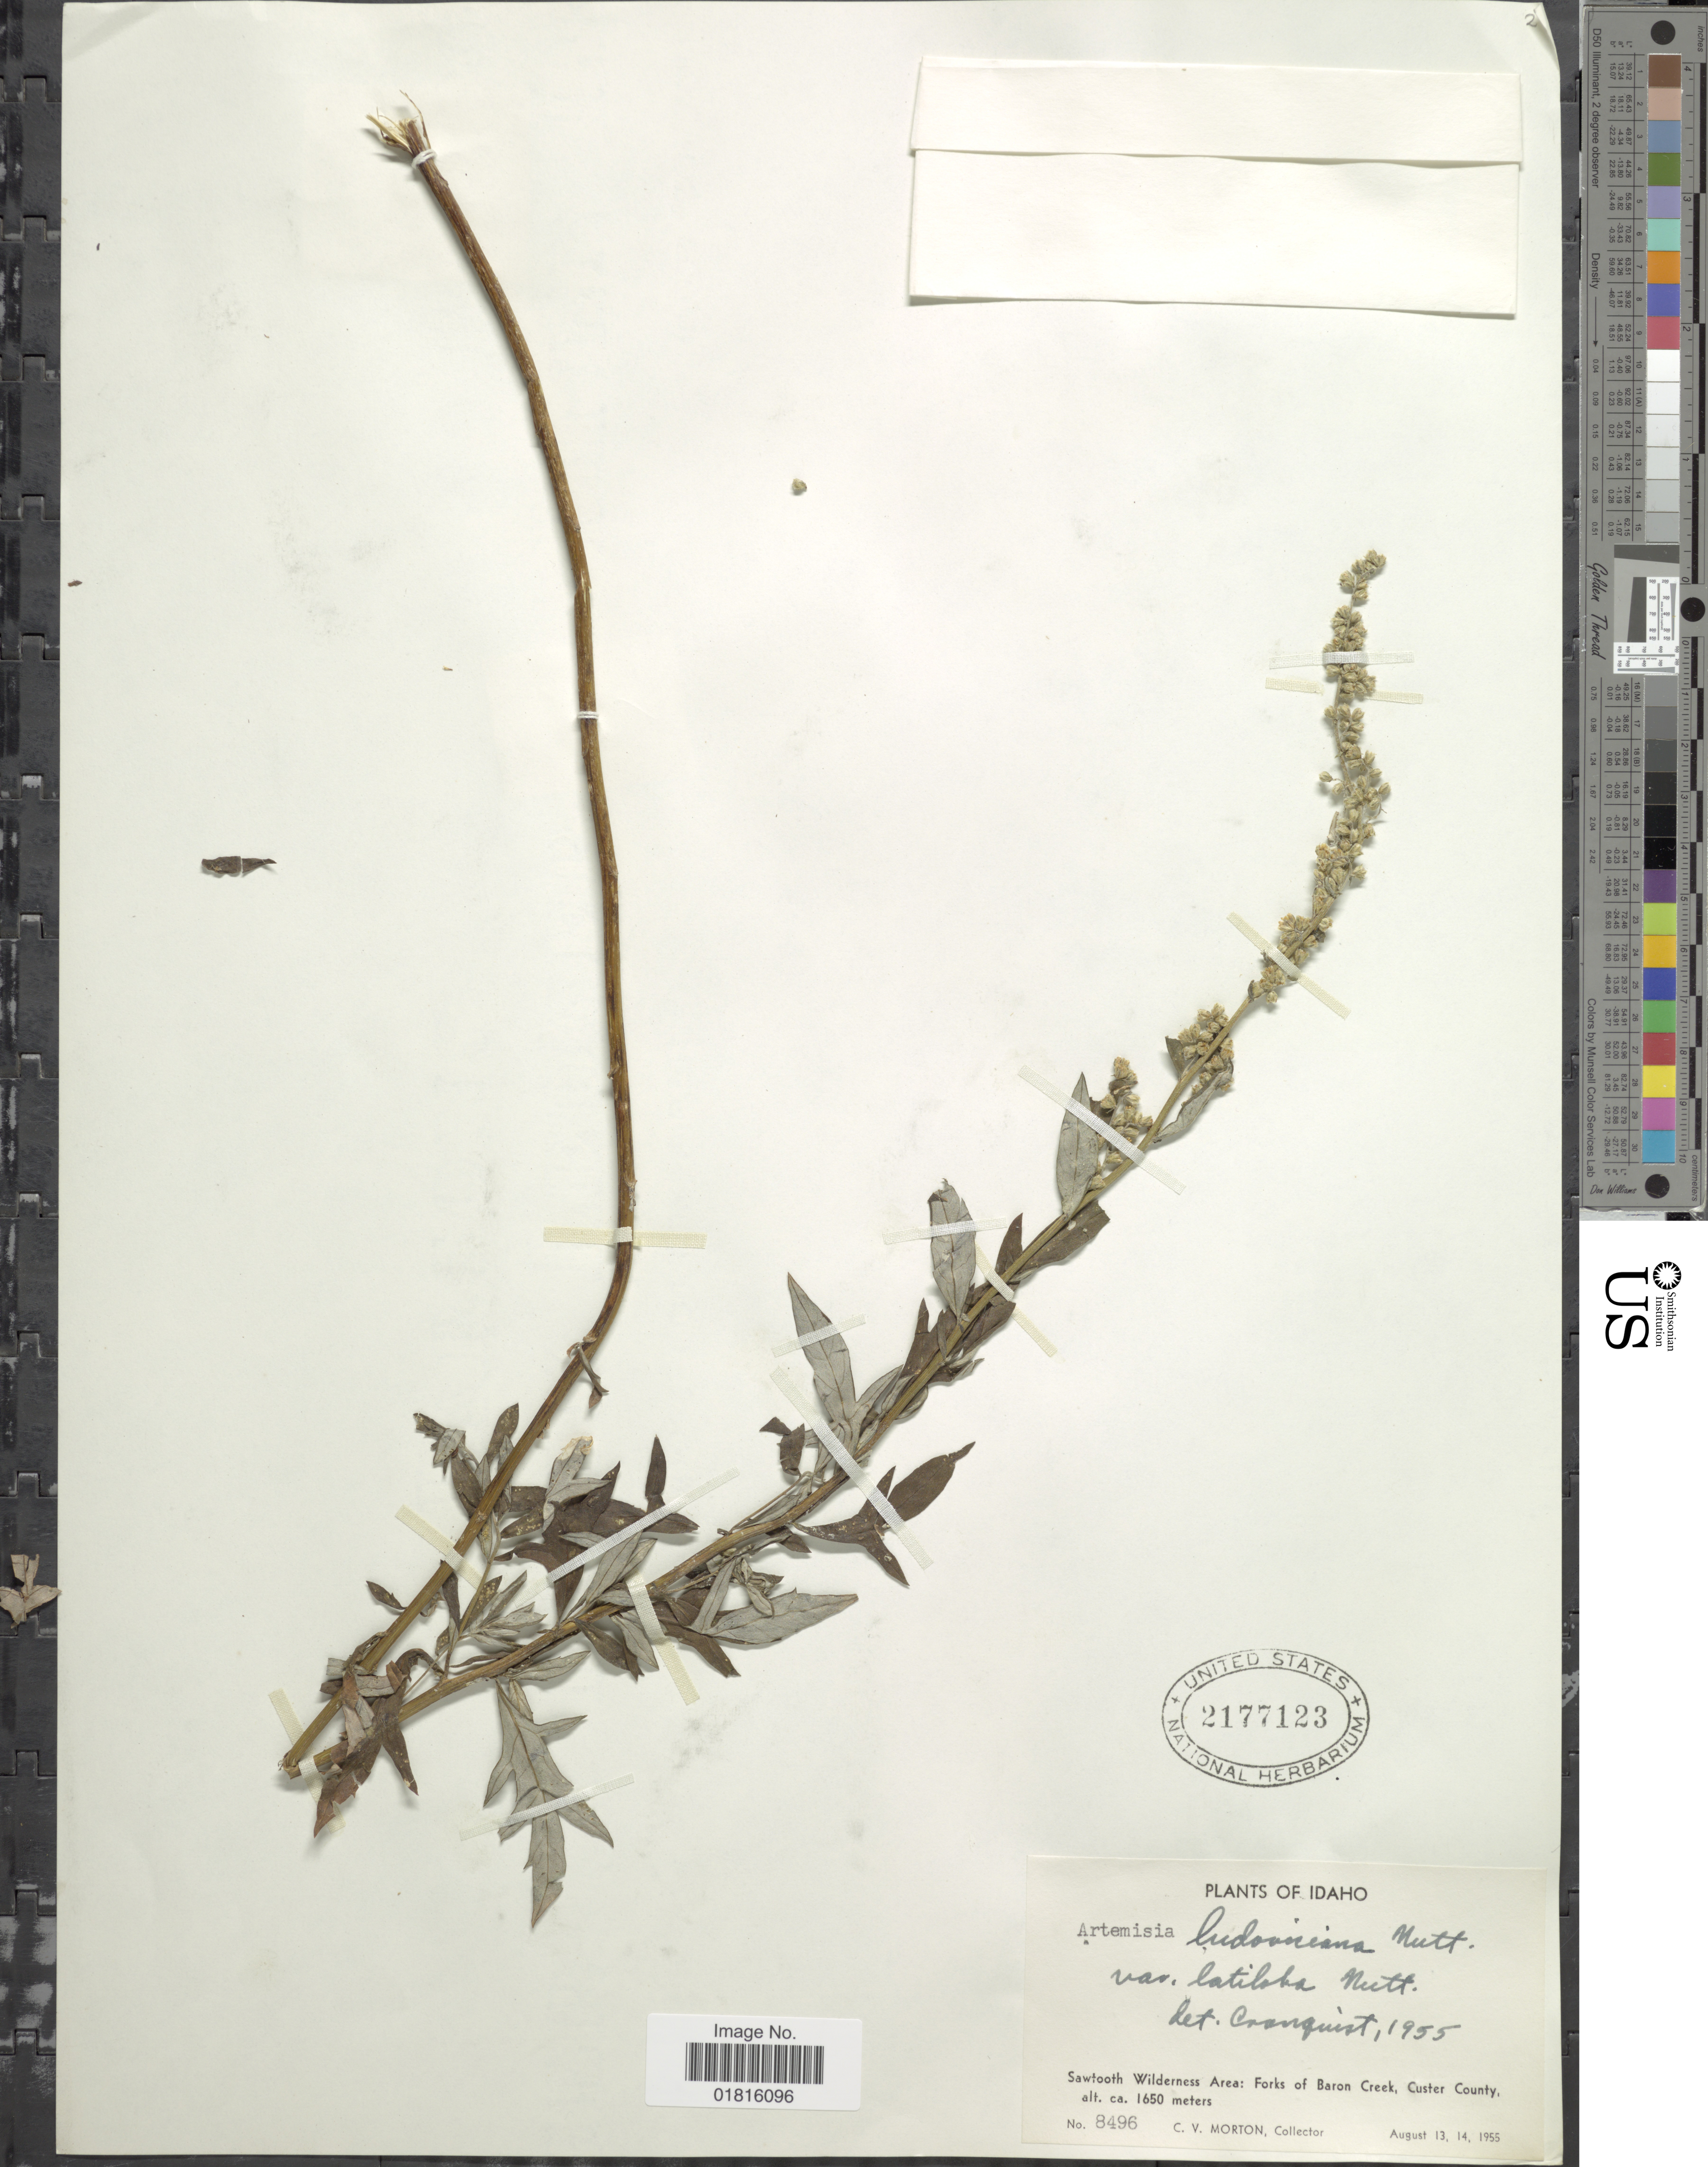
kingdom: Plantae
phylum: Tracheophyta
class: Magnoliopsida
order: Asterales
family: Asteraceae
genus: Artemisia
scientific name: Artemisia ludoviciana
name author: Nutt.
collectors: C. V. Morton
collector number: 8496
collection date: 1955-08-13/1955-08-14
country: United States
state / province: Idaho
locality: Sawtooth Wilderness Area: Forks of Baron Creek, Custer County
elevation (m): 1650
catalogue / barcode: US 2177123